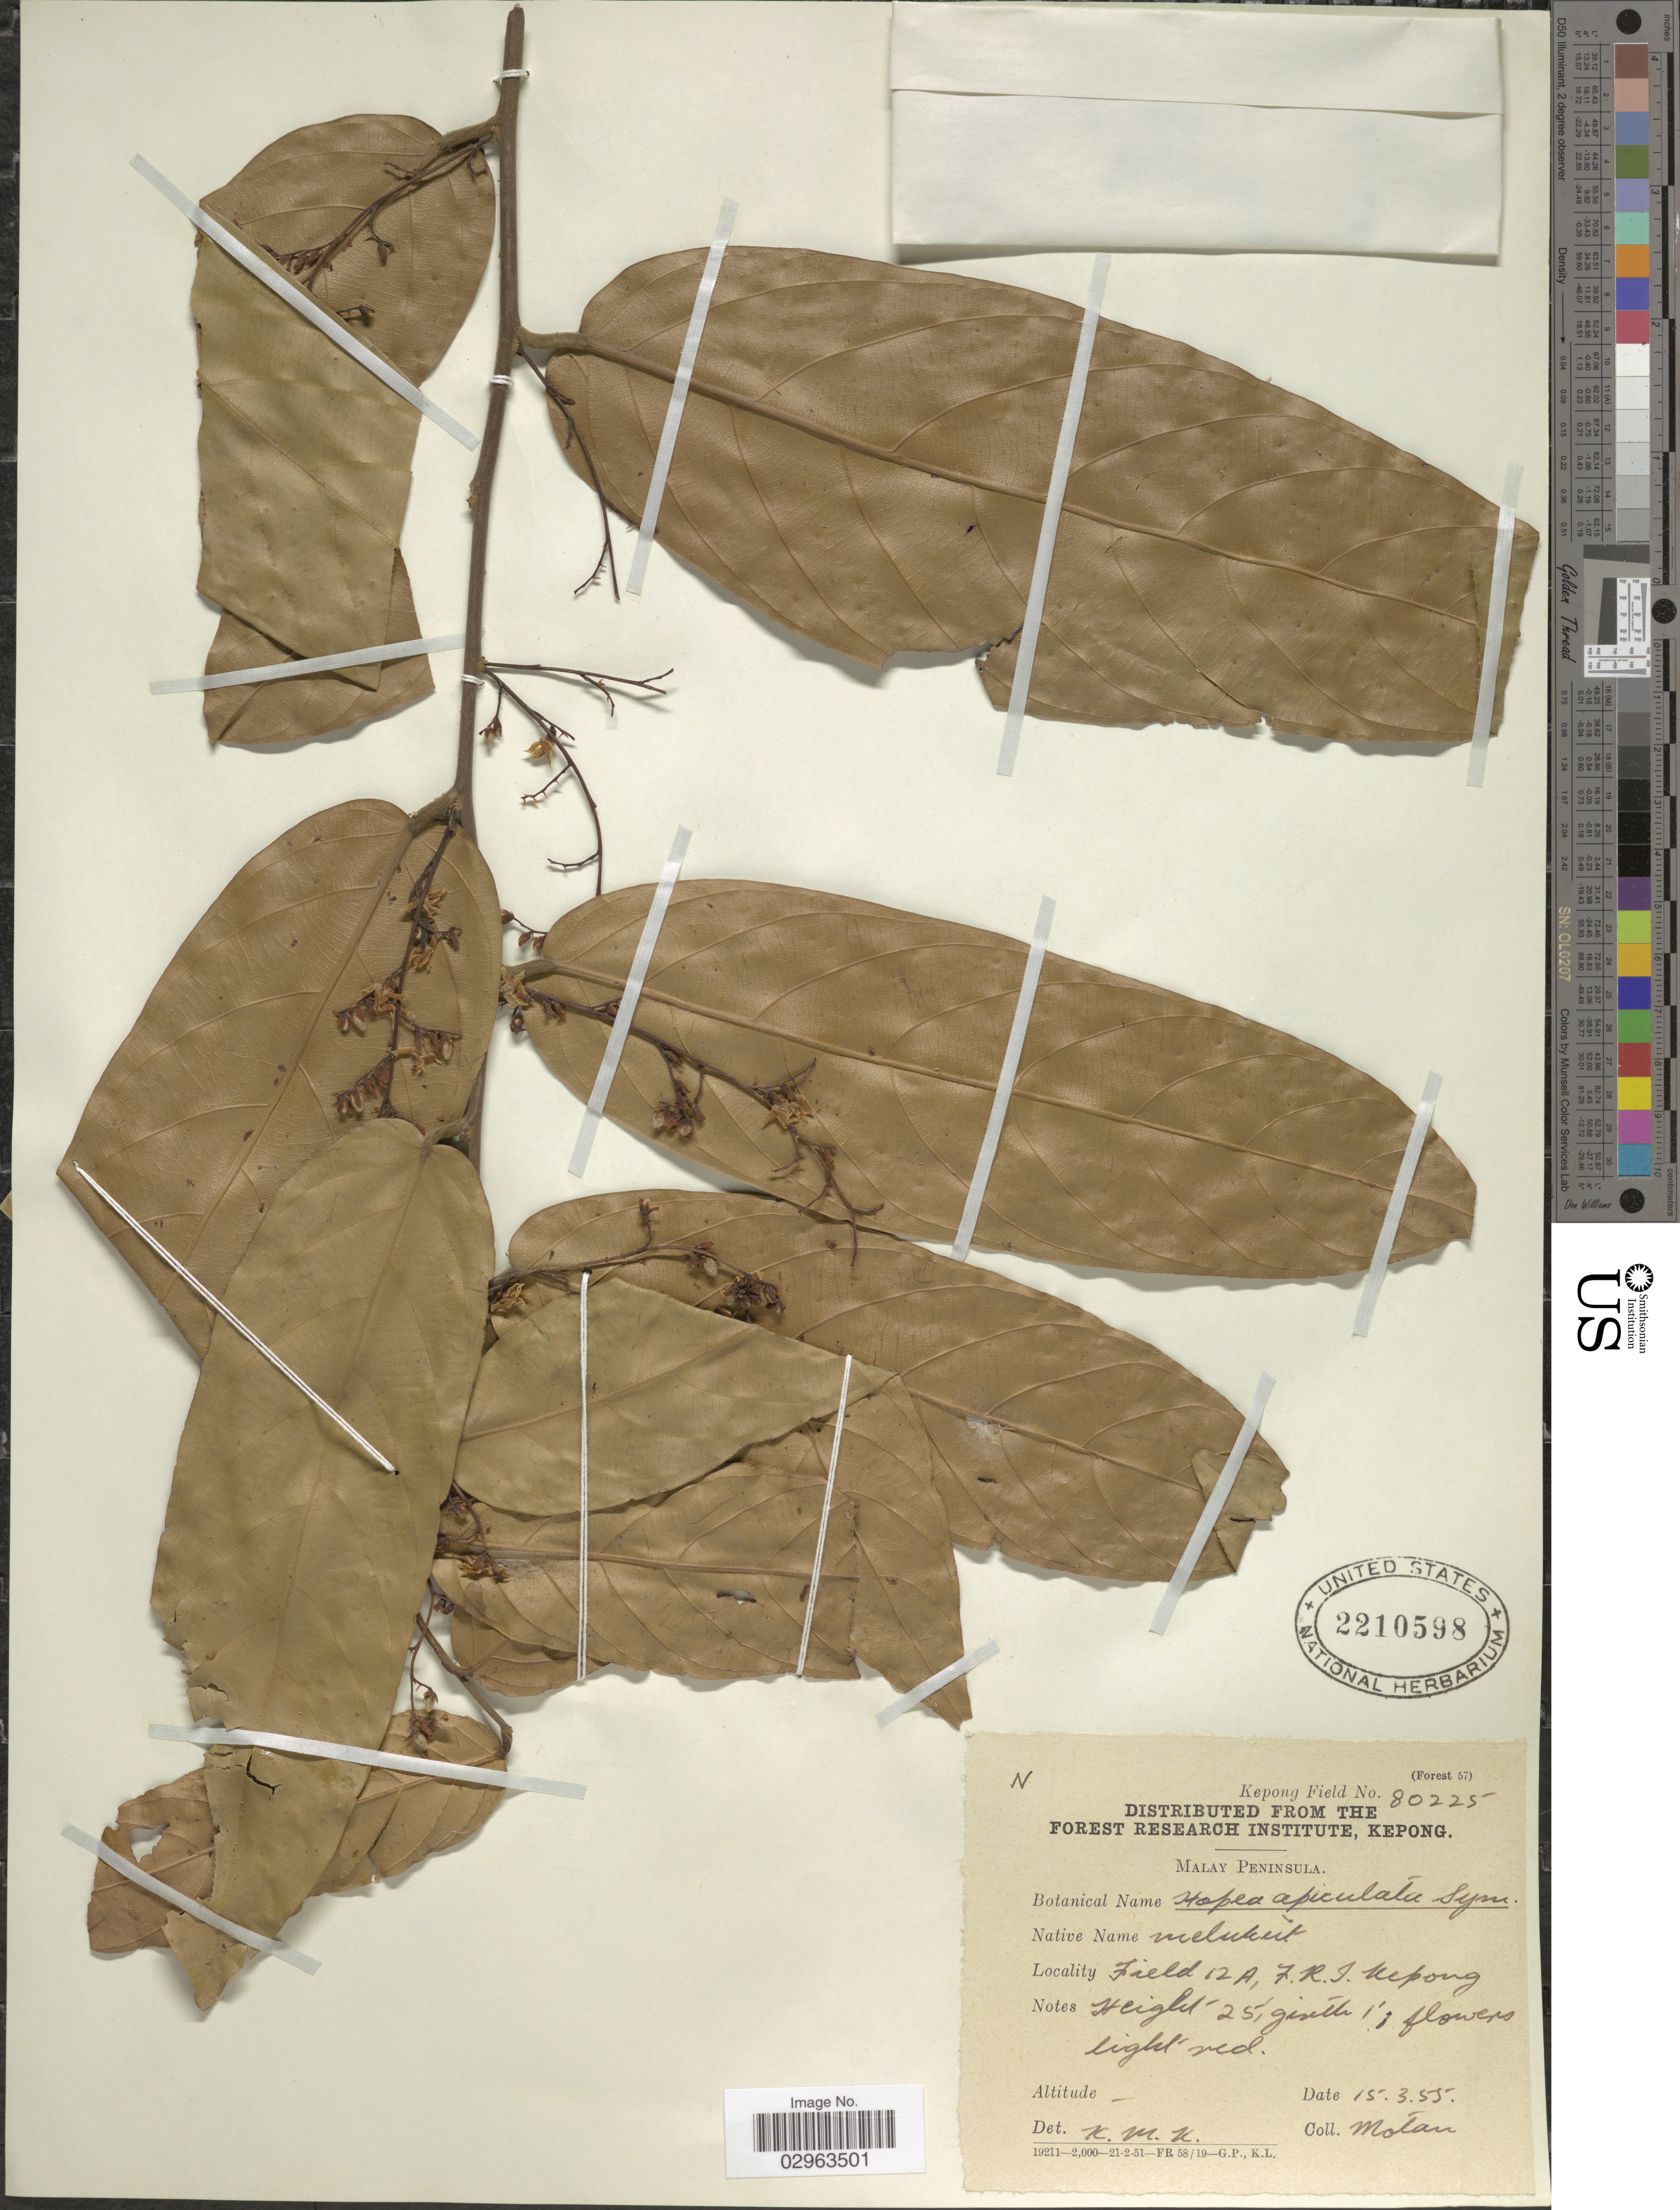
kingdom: Plantae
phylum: Tracheophyta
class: Magnoliopsida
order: Malvales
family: Dipterocarpaceae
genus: Hopea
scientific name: Hopea apiculata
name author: Symington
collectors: -. Motan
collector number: Kepong Field? 80225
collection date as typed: Transcribed d/m/y: 15/3/55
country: Malaysia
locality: Malay Peninsula. Field 12A, F.R.I. Kepong.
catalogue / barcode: US 2210598